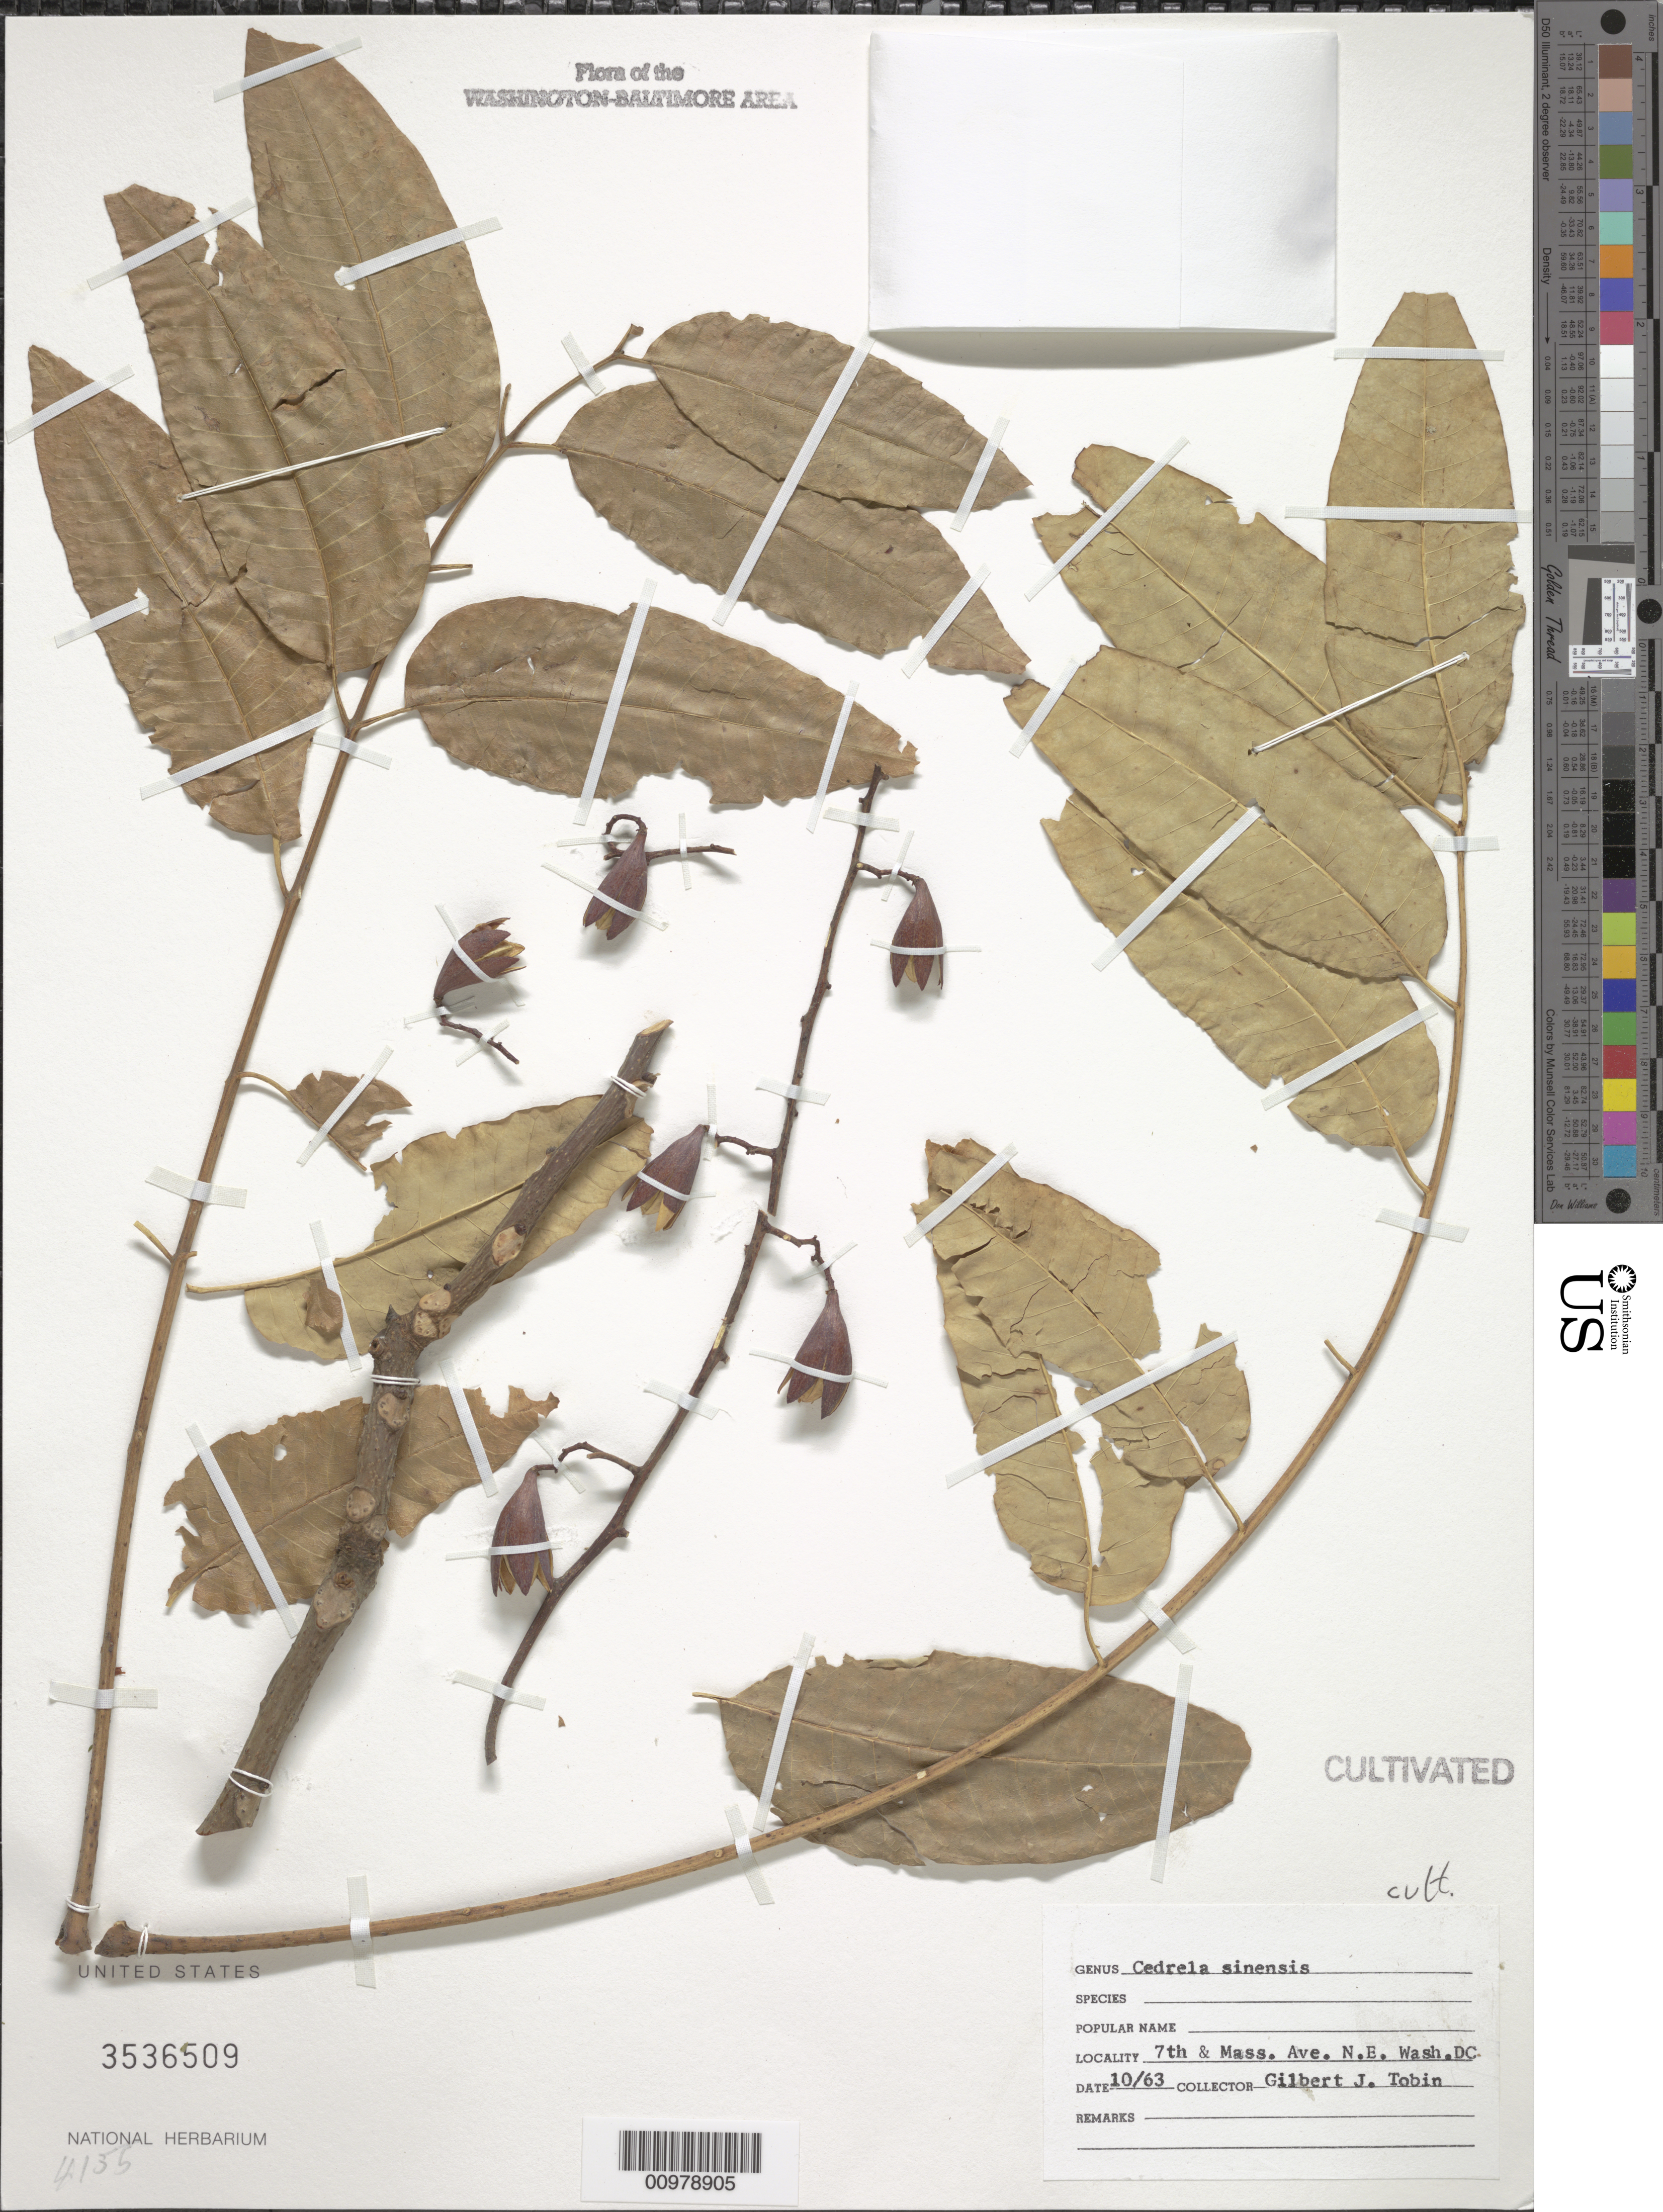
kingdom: Plantae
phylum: Tracheophyta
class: Magnoliopsida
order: Sapindales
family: Meliaceae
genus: Cedrela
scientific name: Cedrela sinensis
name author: A. Juss.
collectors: G. Tobin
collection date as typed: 10/63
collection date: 1963-10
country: United States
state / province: District of Columbia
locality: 7th and Massachusetts Ave. NE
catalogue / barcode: US 3536509